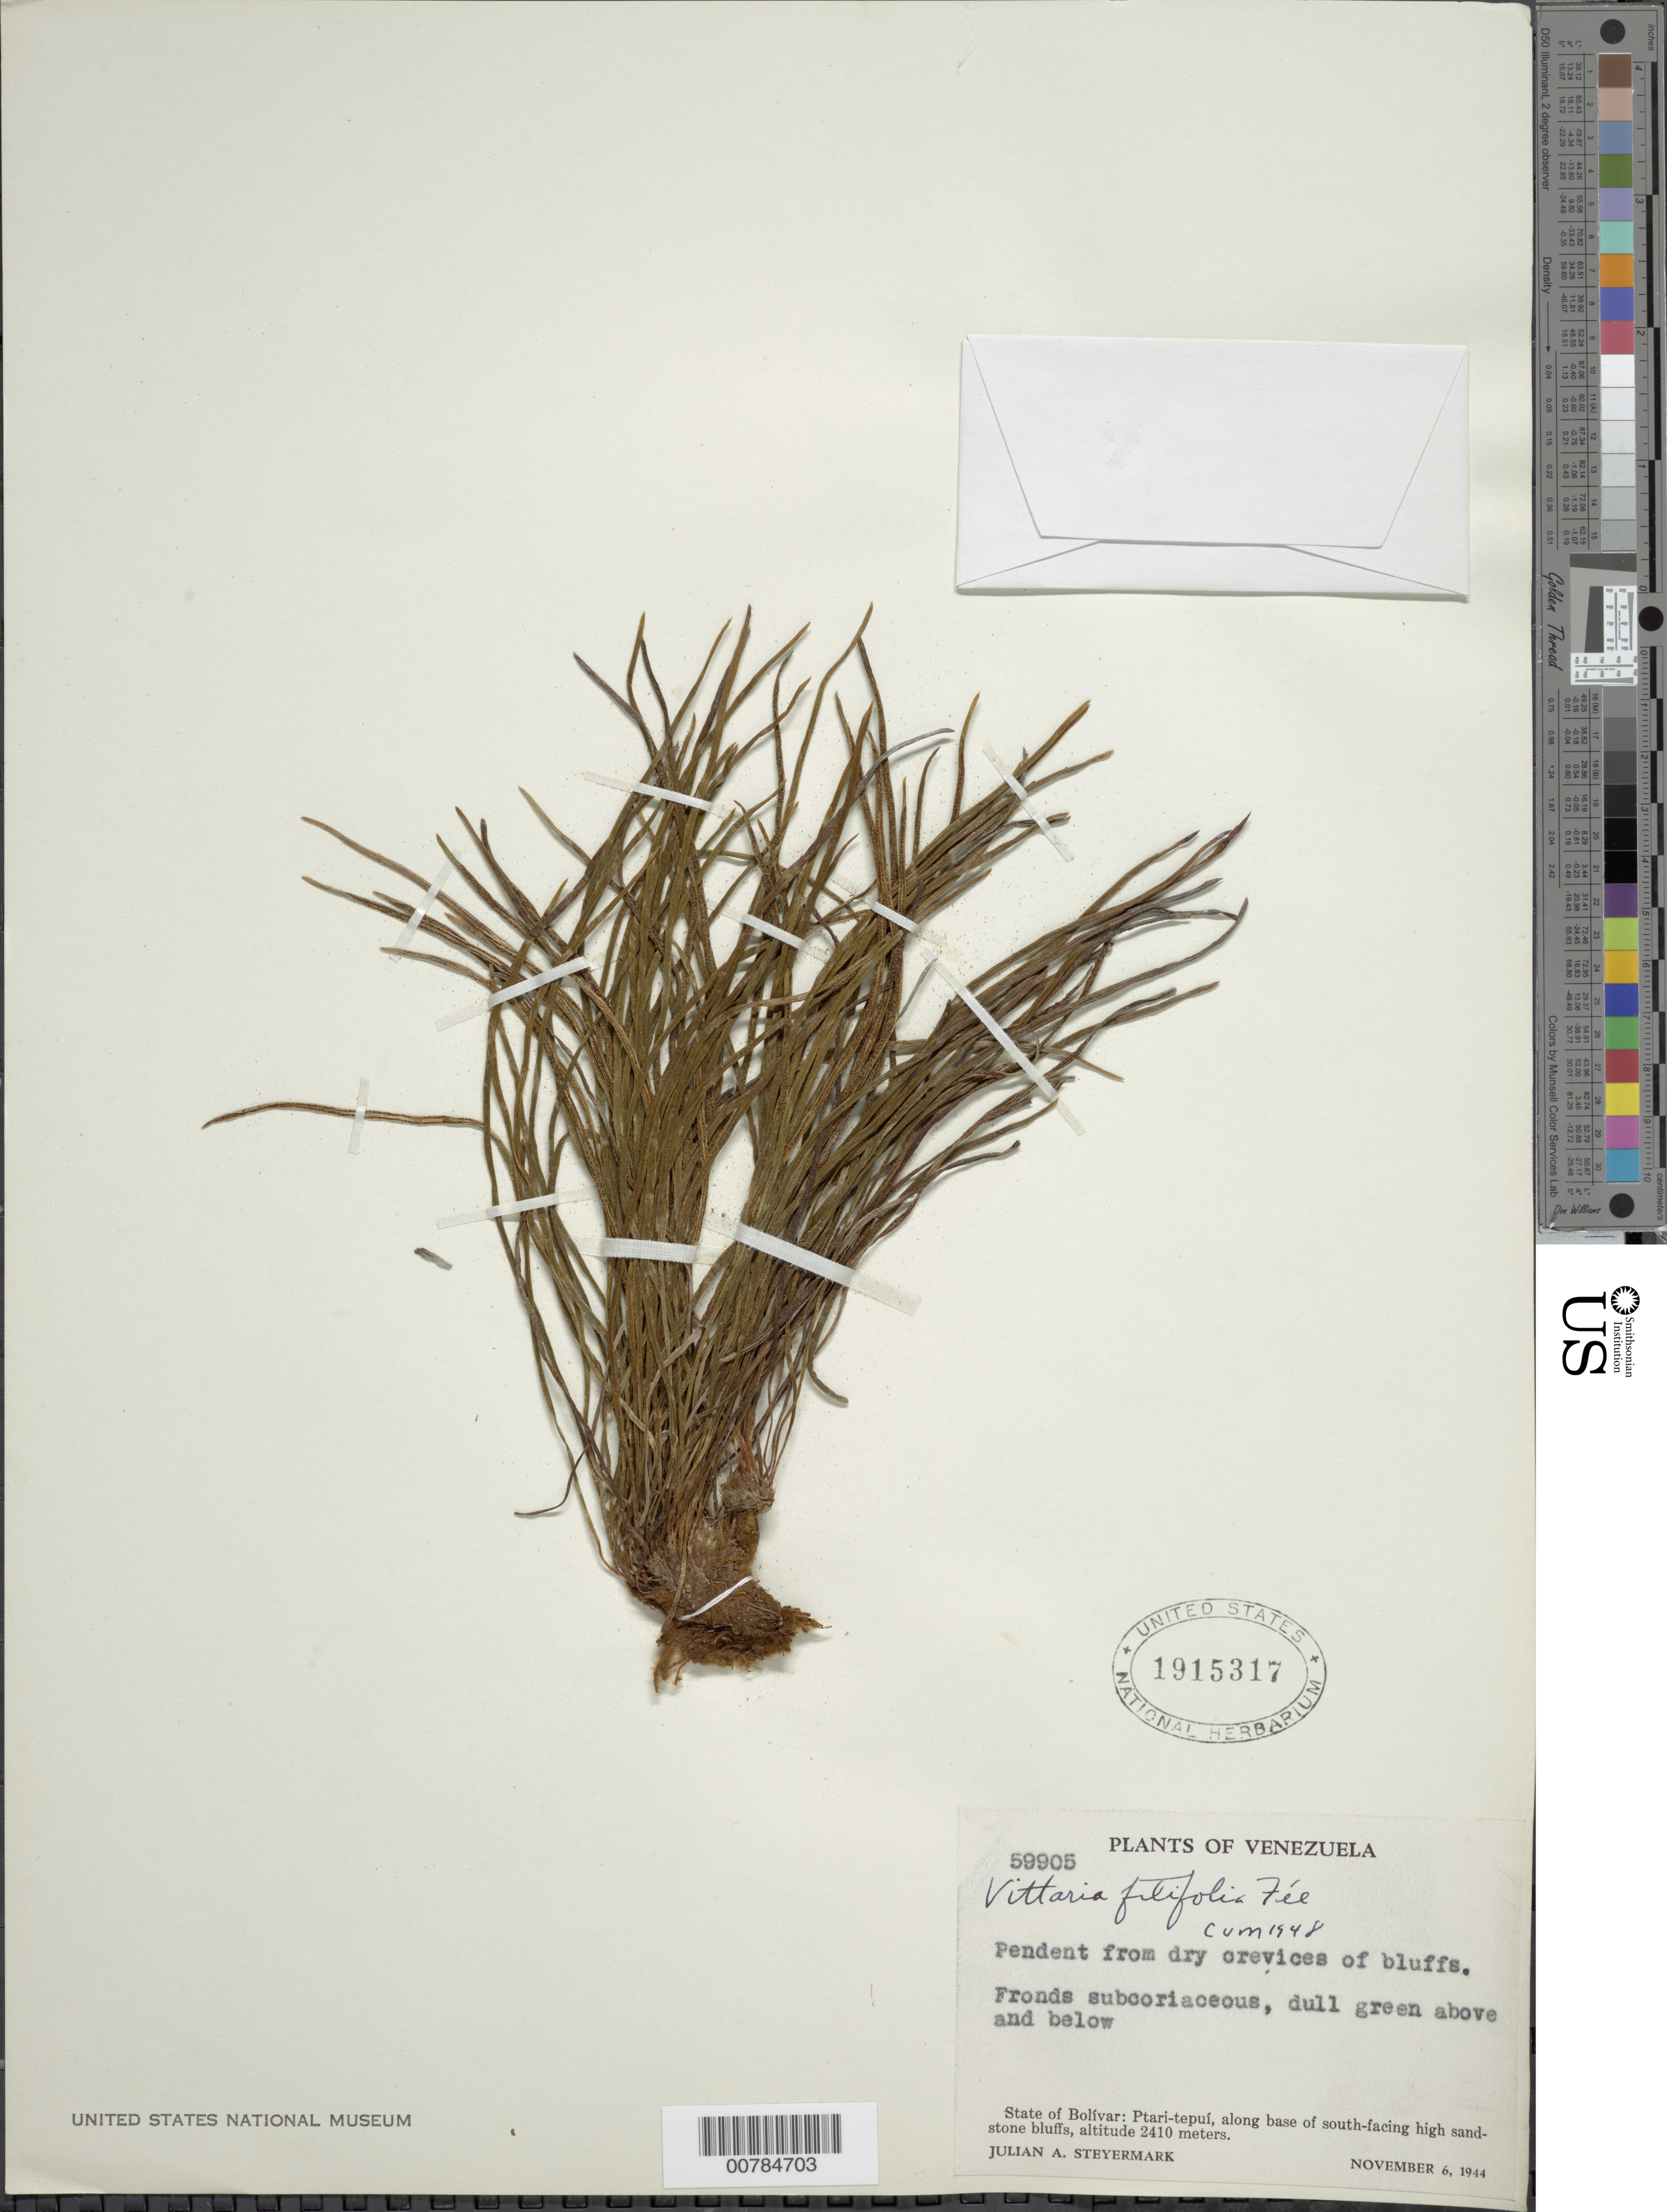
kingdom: Plantae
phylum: Tracheophyta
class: Polypodiopsida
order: Polypodiales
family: Pteridaceae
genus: Vittaria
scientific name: Vittaria graminifolia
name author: Kaulf.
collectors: J. Steyermark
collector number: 59905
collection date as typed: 6-Nov-44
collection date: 1944-11-06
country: Venezuela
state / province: Bolívar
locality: Ptari-tepuí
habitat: Pendent from dry crevices of bluffs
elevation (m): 2410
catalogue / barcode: US 1915317